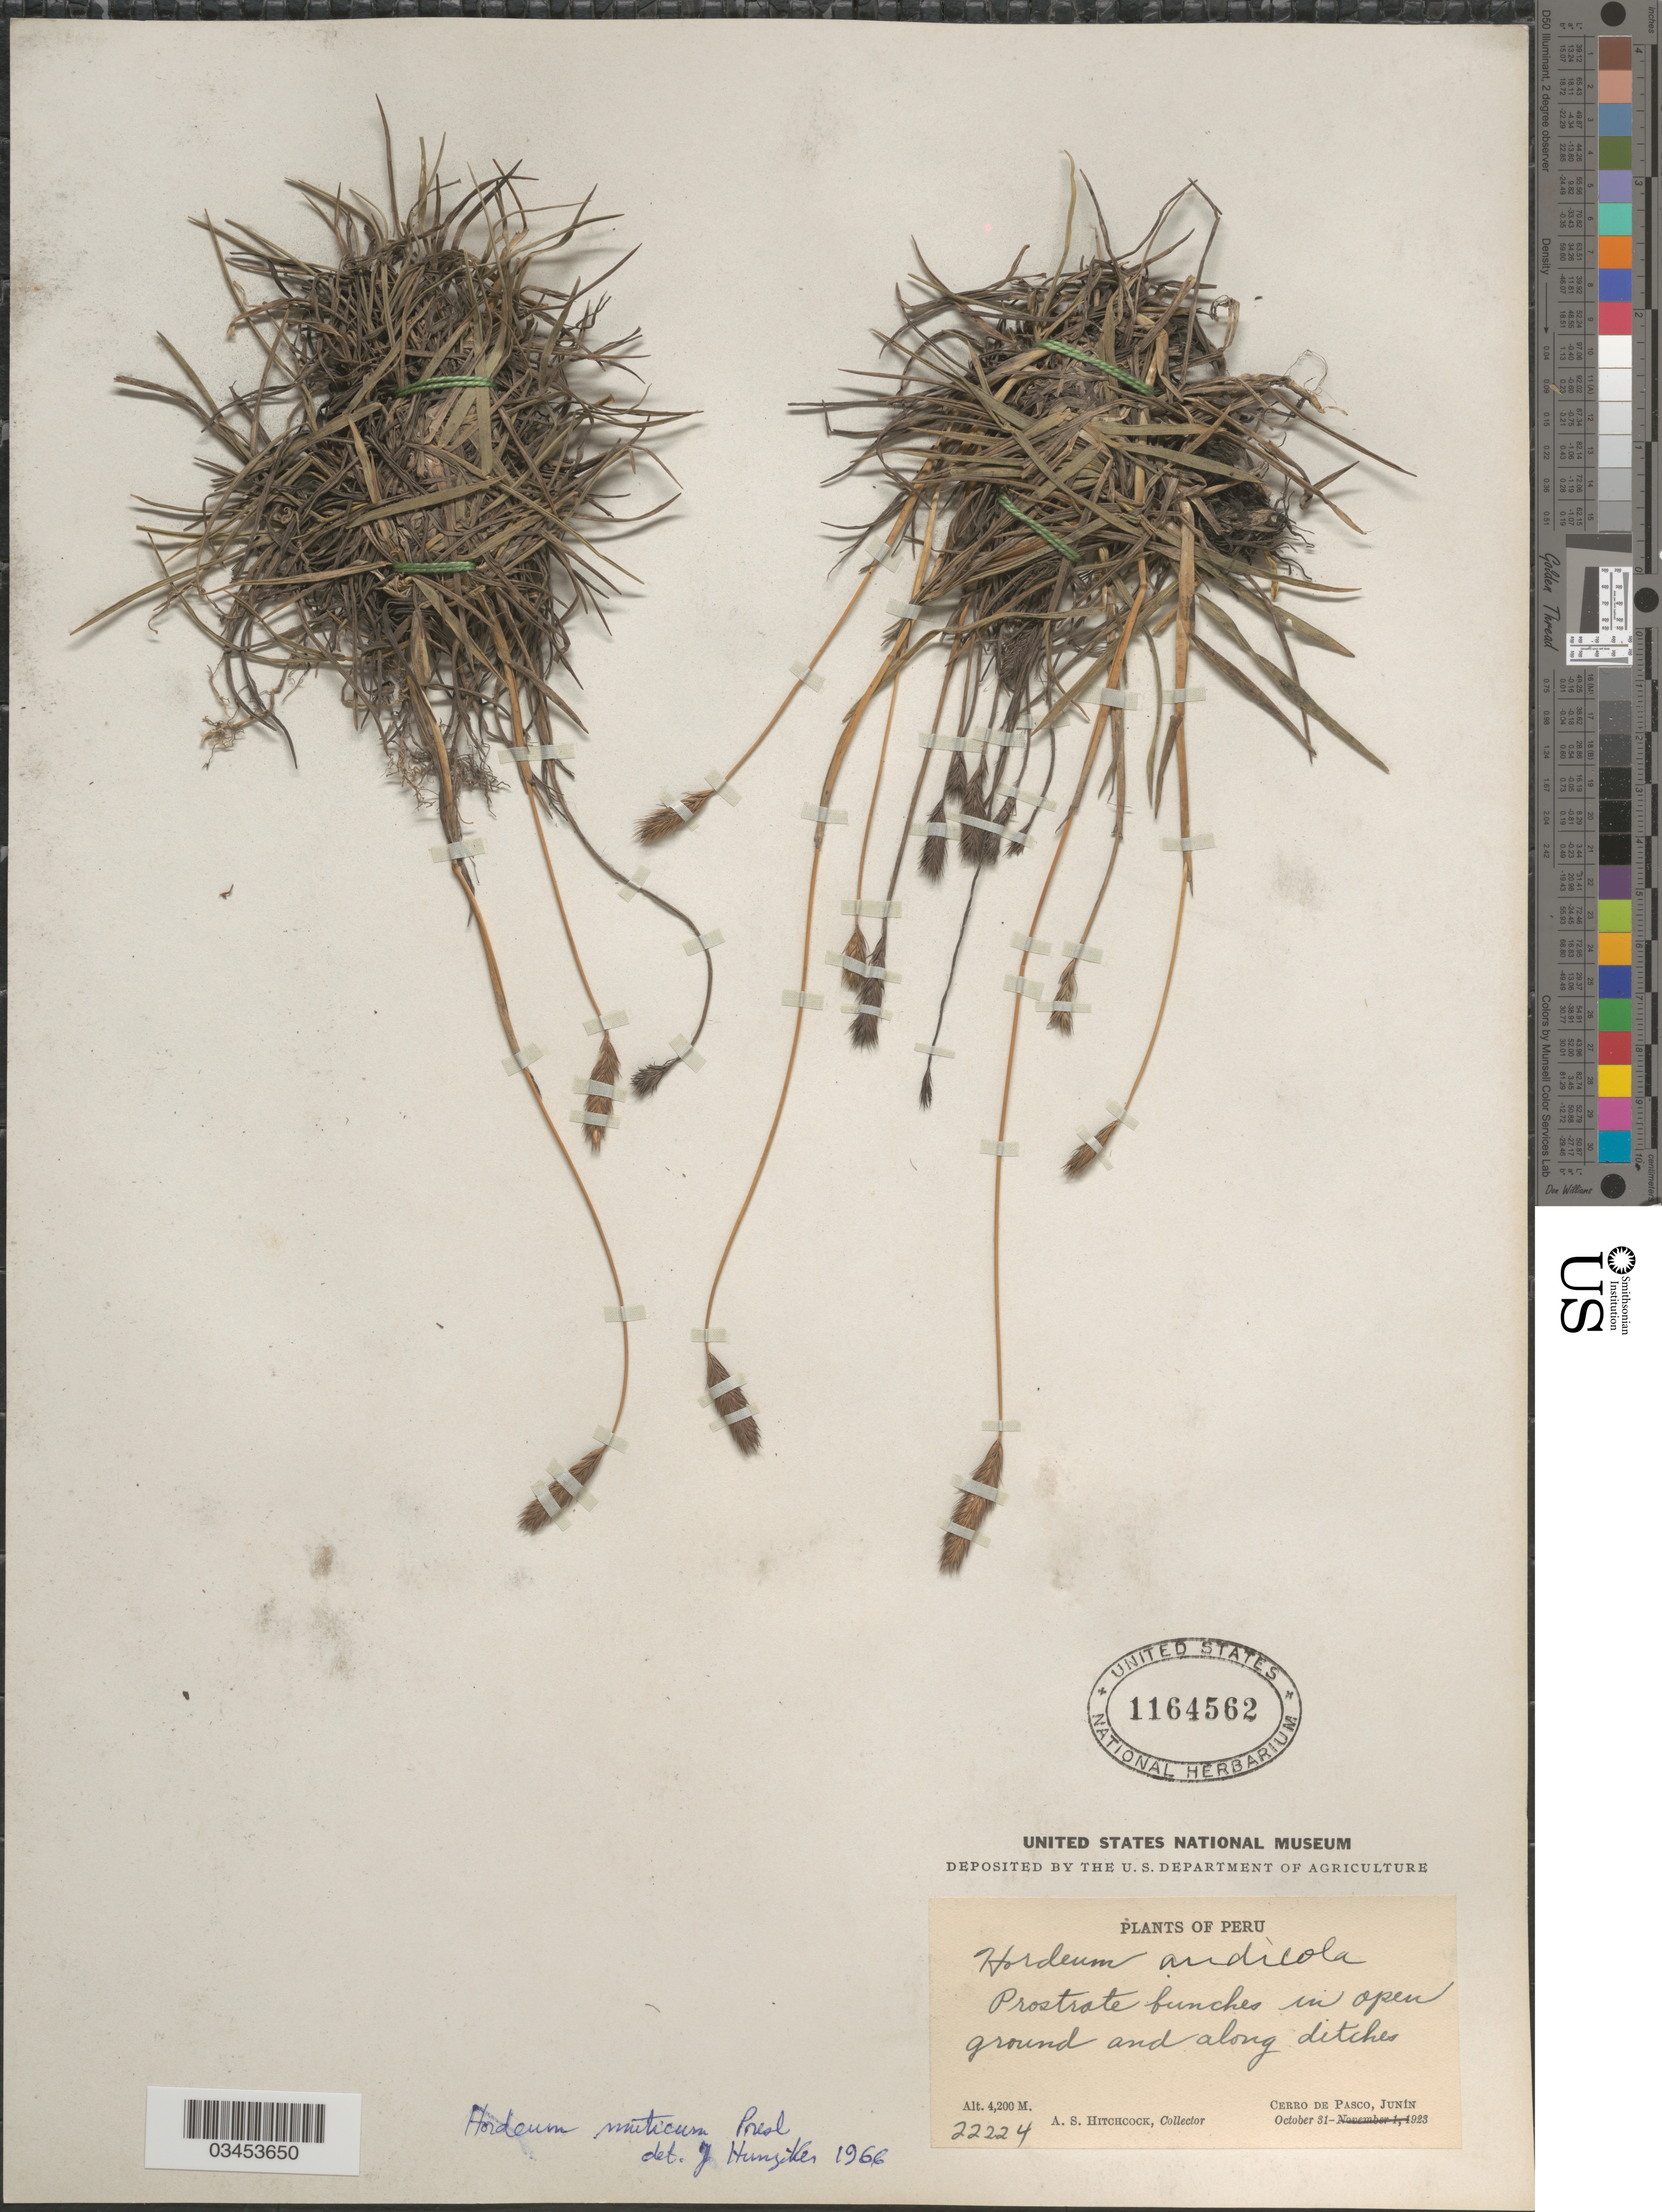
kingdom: Plantae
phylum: Tracheophyta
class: Liliopsida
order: Poales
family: Poaceae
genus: Hordeum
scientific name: Hordeum muticum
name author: J. Presl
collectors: A. S. Hitchcock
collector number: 22224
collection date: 1923-10-31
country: Peru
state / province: Junín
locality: Cerro de Pasco.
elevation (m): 4200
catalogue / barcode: US 1164562